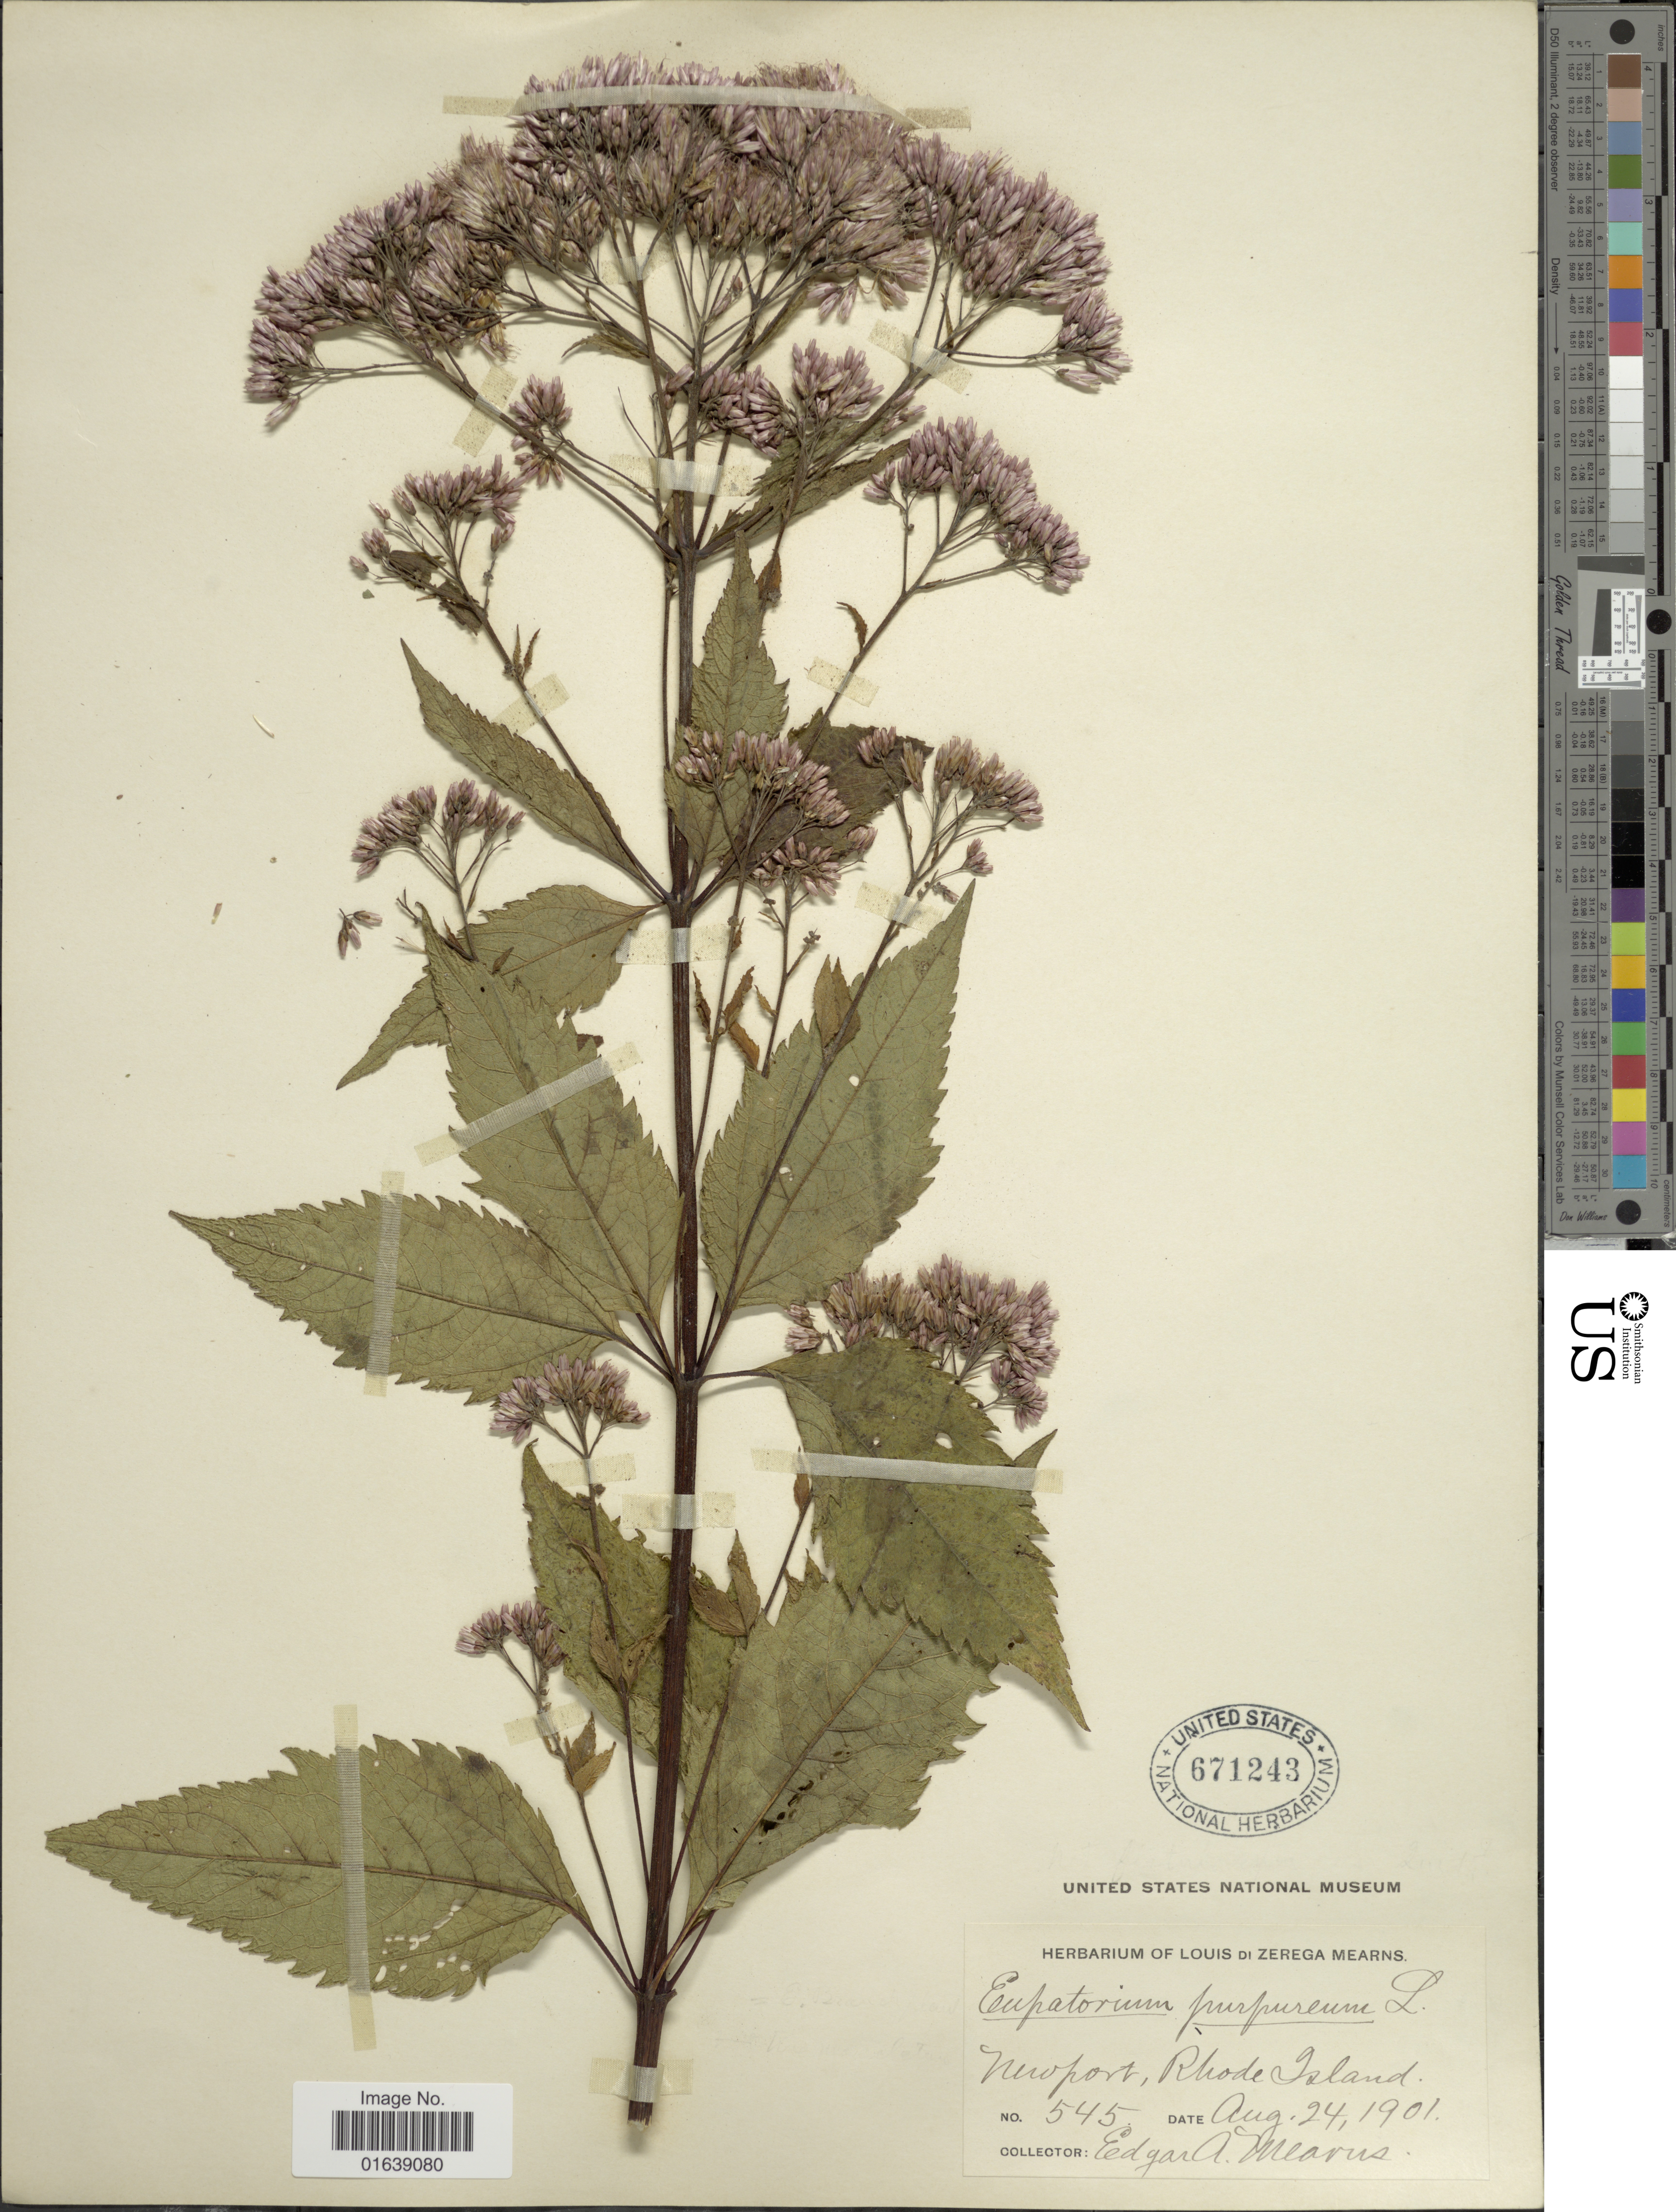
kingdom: Plantae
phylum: Tracheophyta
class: Magnoliopsida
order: Asterales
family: Asteraceae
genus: Eupatorium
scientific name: Eupatorium dubium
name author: Willd. ex Poir.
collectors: E. A. Mearns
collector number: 545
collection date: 1901-08-24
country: United States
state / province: Rhode Island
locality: Newport, Rhode Island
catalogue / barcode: US 671243